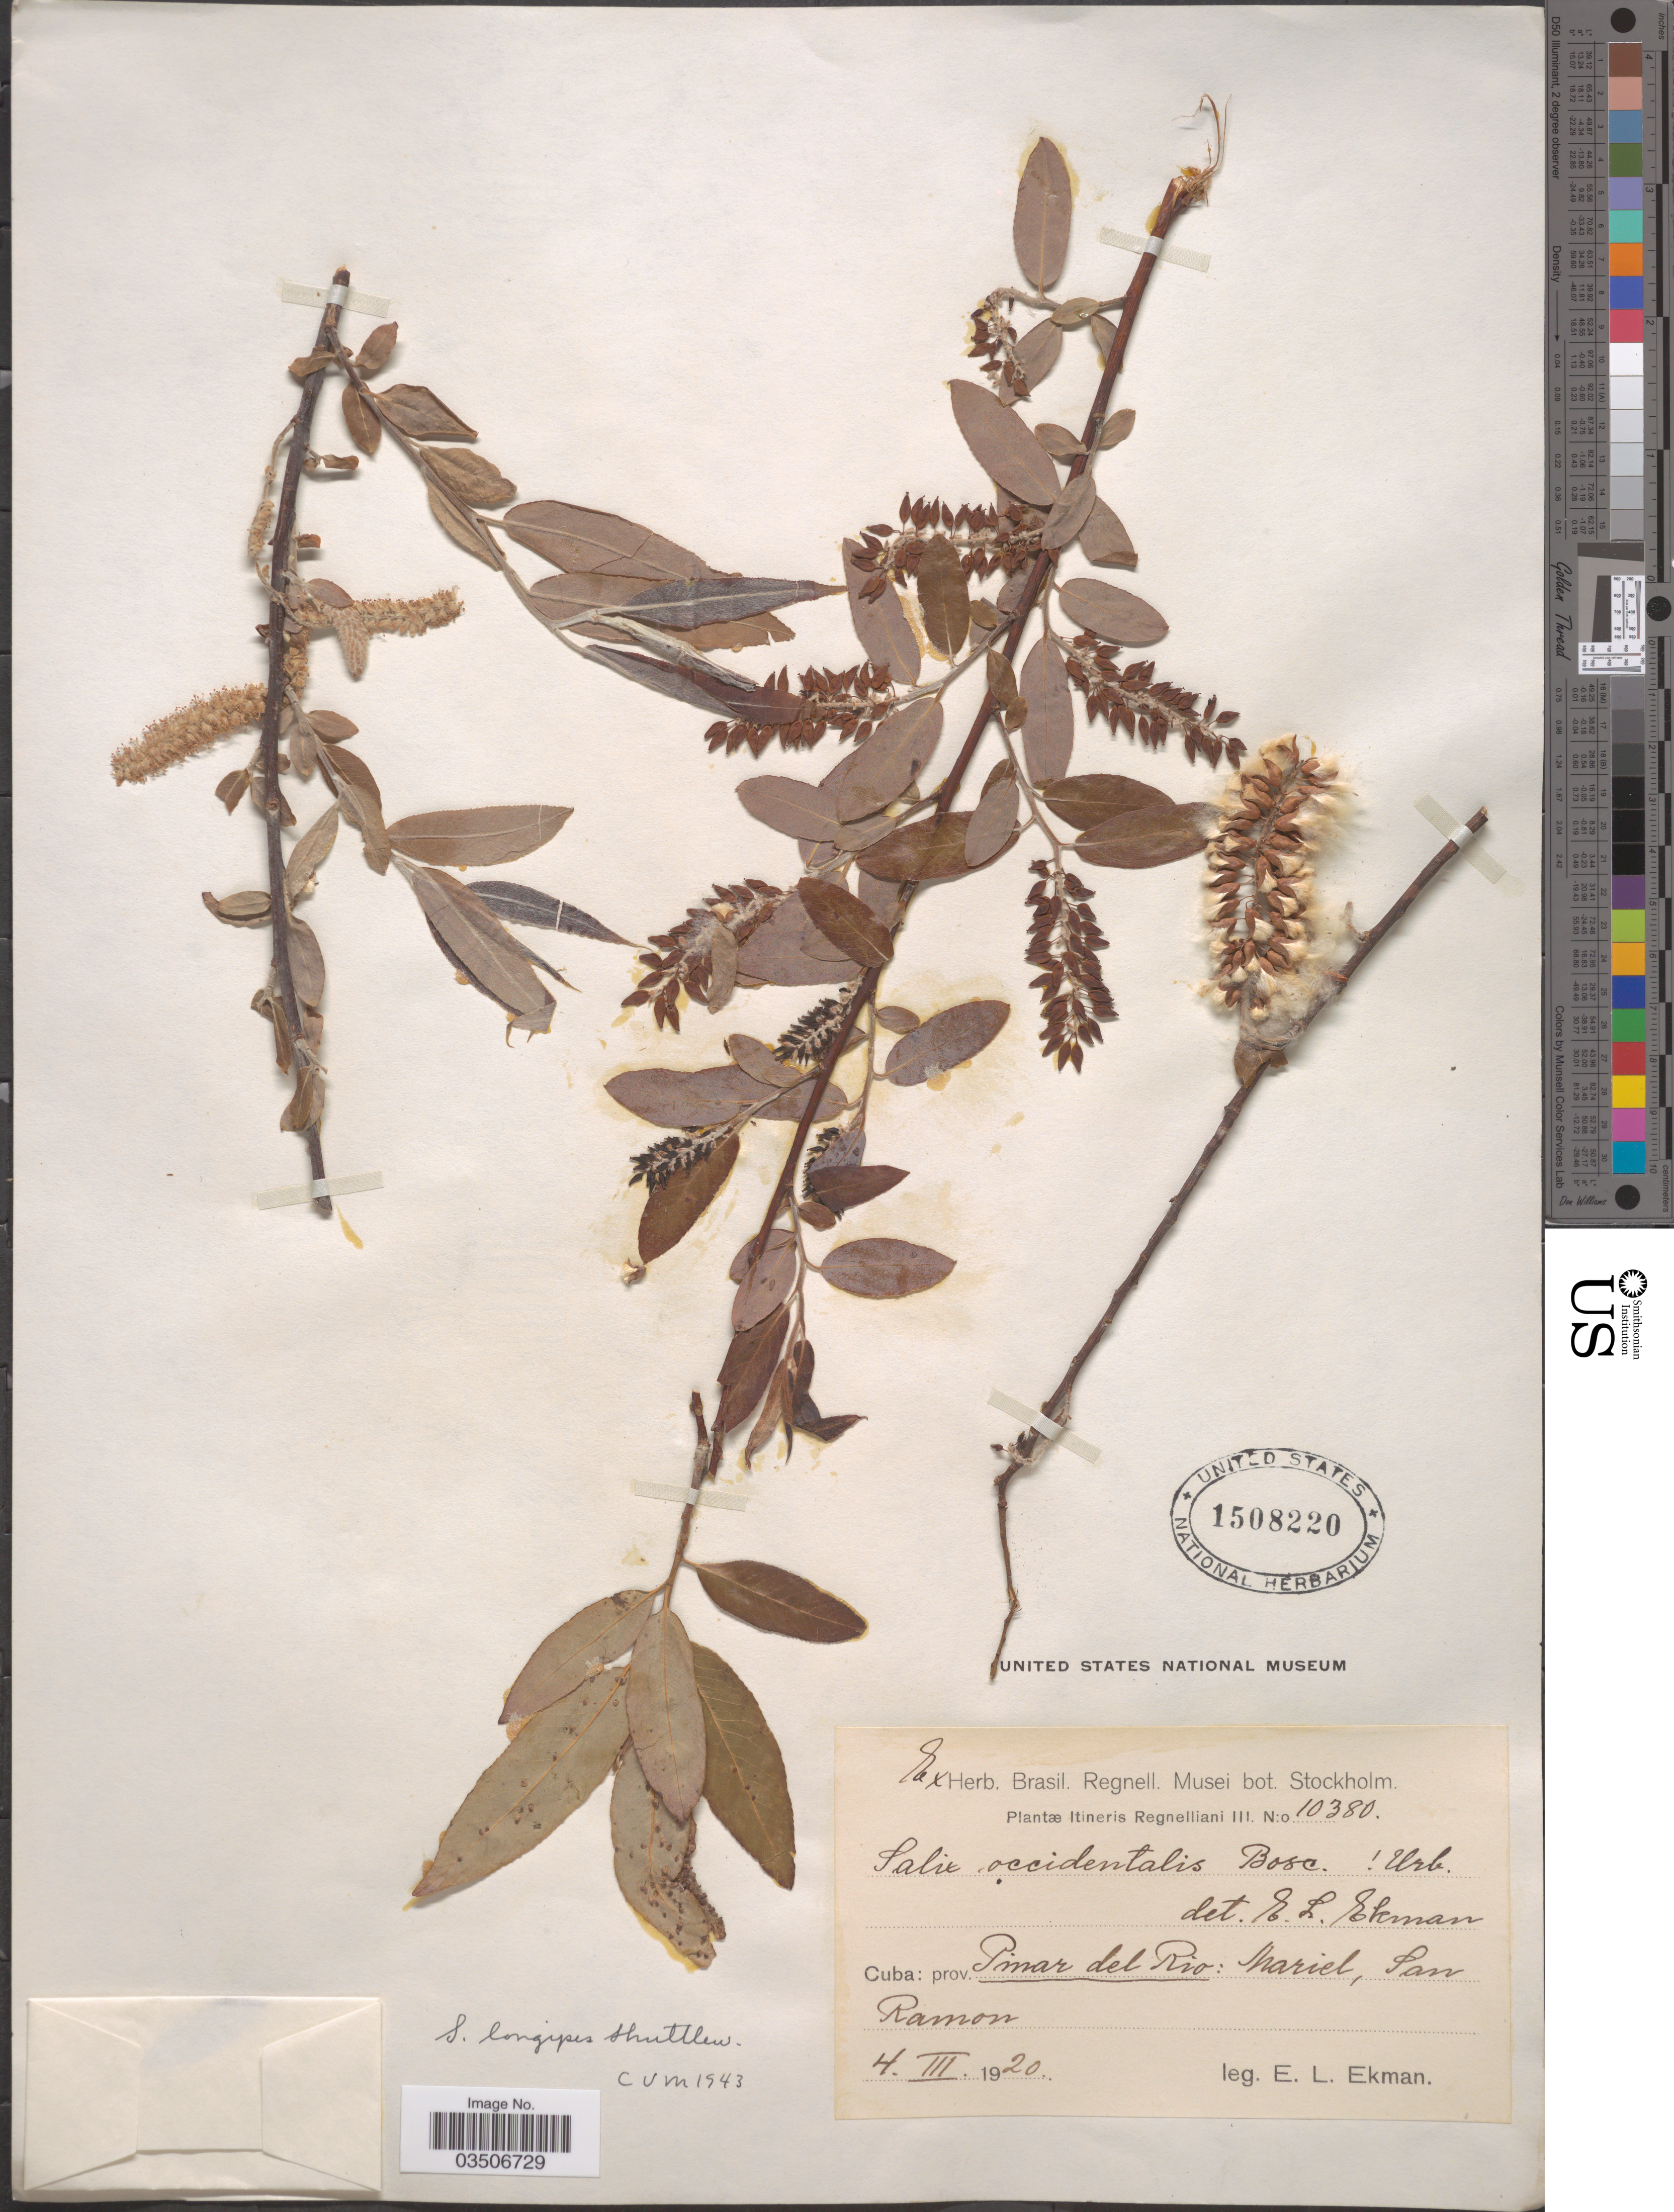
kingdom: Plantae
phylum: Tracheophyta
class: Magnoliopsida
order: Malpighiales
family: Salicaceae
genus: Salix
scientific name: Salix longipes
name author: Shuttlew. ex Andersson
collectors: E. L. Ekman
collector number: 10380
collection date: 1920-03-04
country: Cuba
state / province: Pinar del Río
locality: Prov.: Mariel, San Ramon.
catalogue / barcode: US 1508220